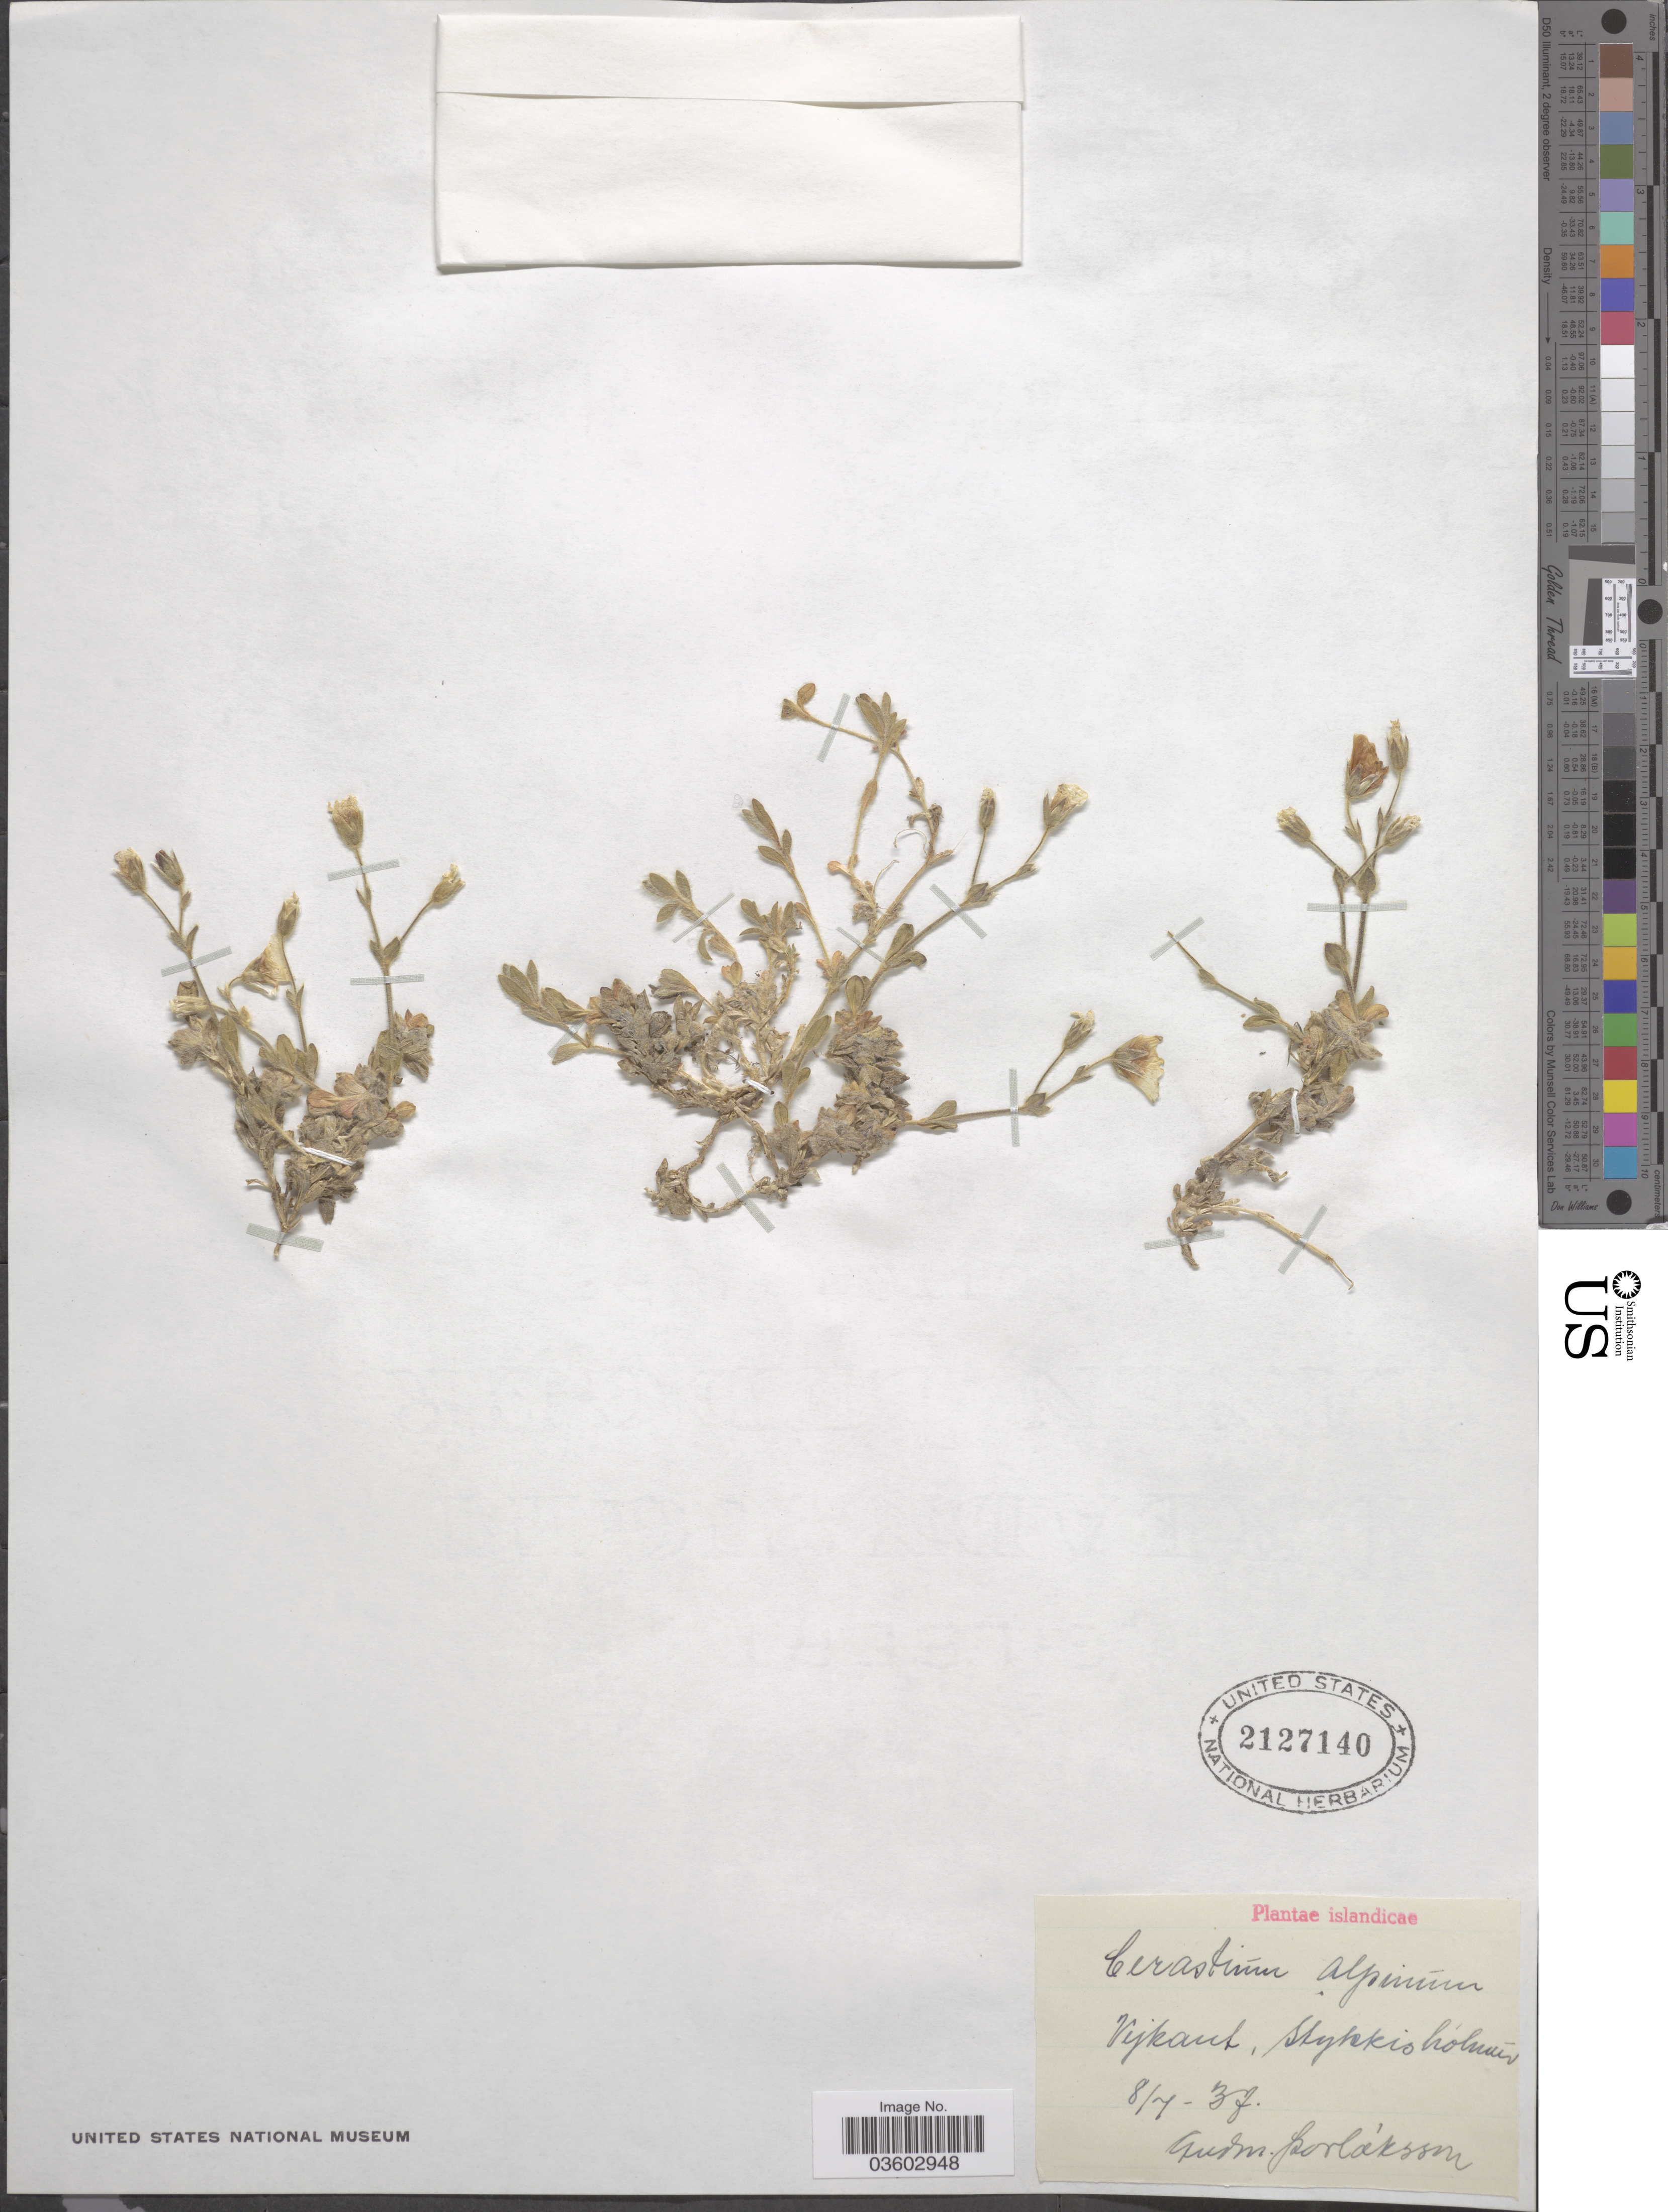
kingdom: Plantae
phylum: Tracheophyta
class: Magnoliopsida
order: Caryophyllales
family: Caryophyllaceae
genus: Cerastium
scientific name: Cerastium alpinum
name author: L.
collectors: G. Porlaksson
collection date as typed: Transcribed d/m/y: 8/7/36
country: Iceland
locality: Islandicae. Vejkant, Stykkisholmur.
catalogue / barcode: US 2127140